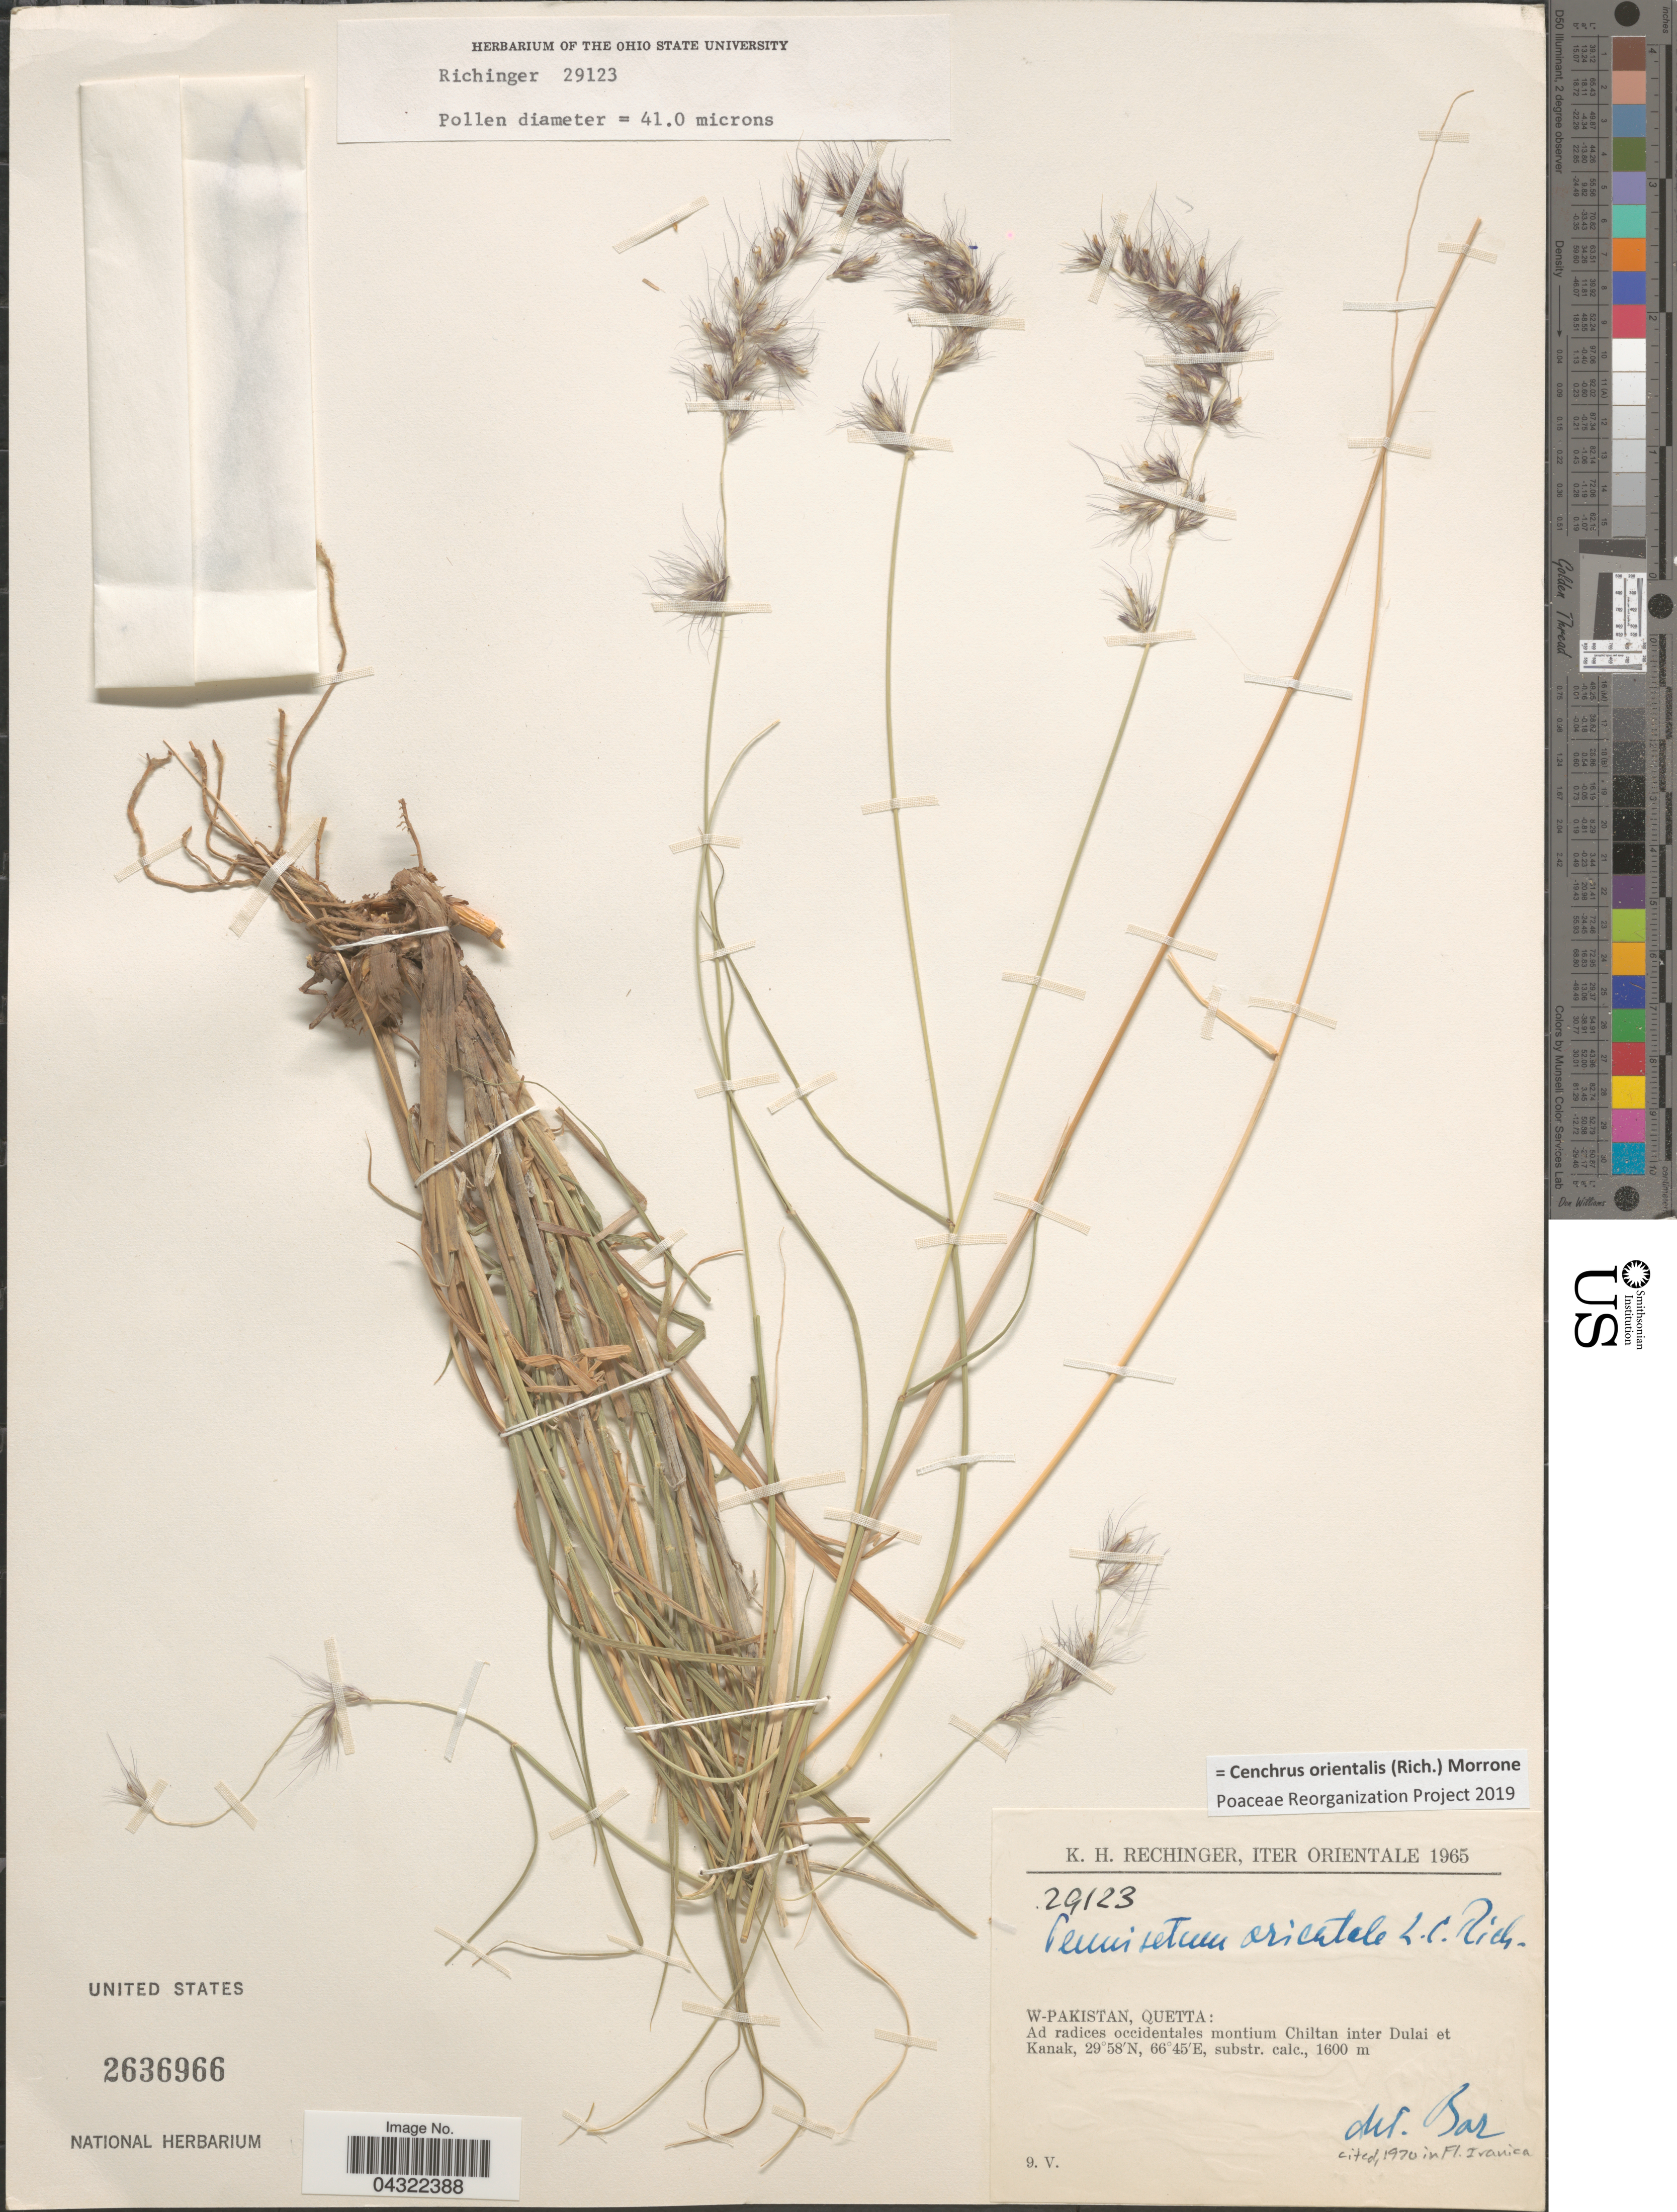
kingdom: Plantae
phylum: Tracheophyta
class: Liliopsida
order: Poales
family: Poaceae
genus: Cenchrus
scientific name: Cenchrus orientalis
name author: (Rich.) Morrone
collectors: K. H. Rechinger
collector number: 29123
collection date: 1965-05-09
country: Pakistan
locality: Iter Orientale 1965. W-Pakistan, Quetta: Ad radices occidentales montium Chiltan inter Dulai et Kanak.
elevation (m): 1600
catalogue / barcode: US 2636966